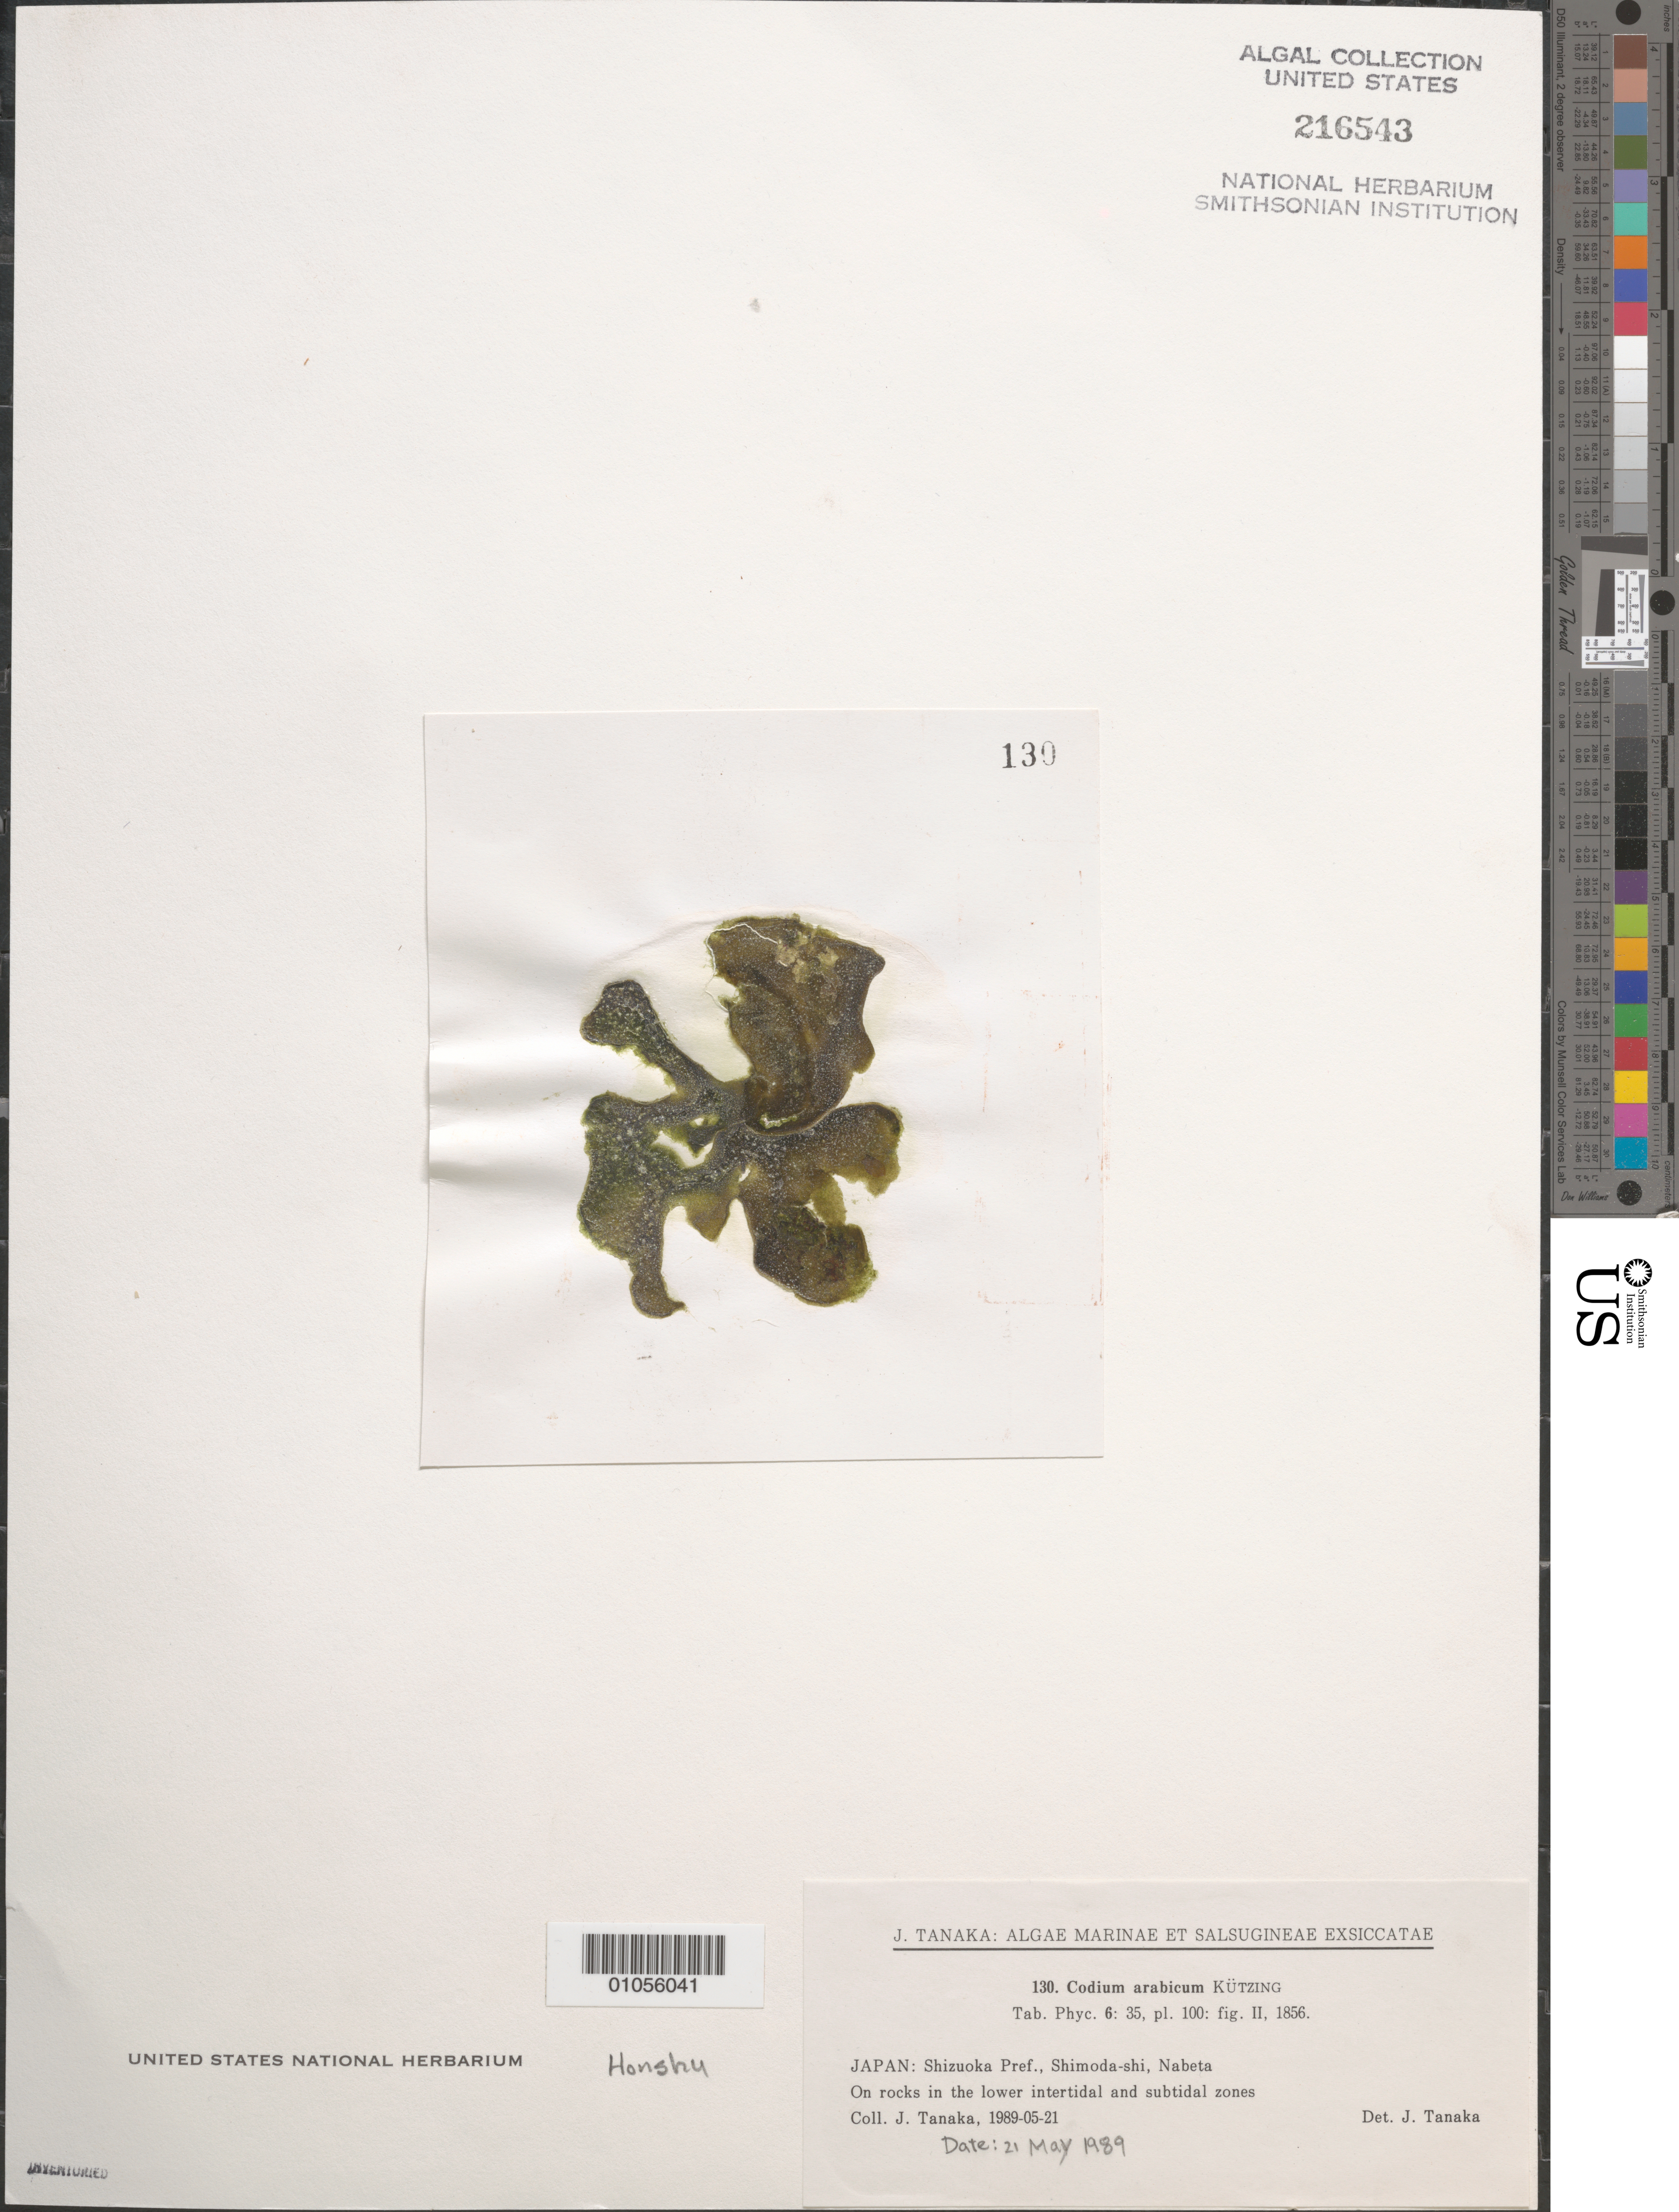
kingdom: Plantae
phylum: Chlorophyta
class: Ulvophyceae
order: Bryopsidales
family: Codiaceae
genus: Codium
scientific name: Codium arabicum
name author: Kütz.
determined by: Tanaka, J.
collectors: J. Tanaka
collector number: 130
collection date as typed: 21 May 1989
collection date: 1989-05-21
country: Japan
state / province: Sizuoka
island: Honshu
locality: Shimoda-shi, Nabeta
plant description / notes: Tanaka, J., Algae Marinae et Salsugineae Exsiccatae, Fasc. VI (nos. 126-150), 1993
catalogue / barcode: US 216543